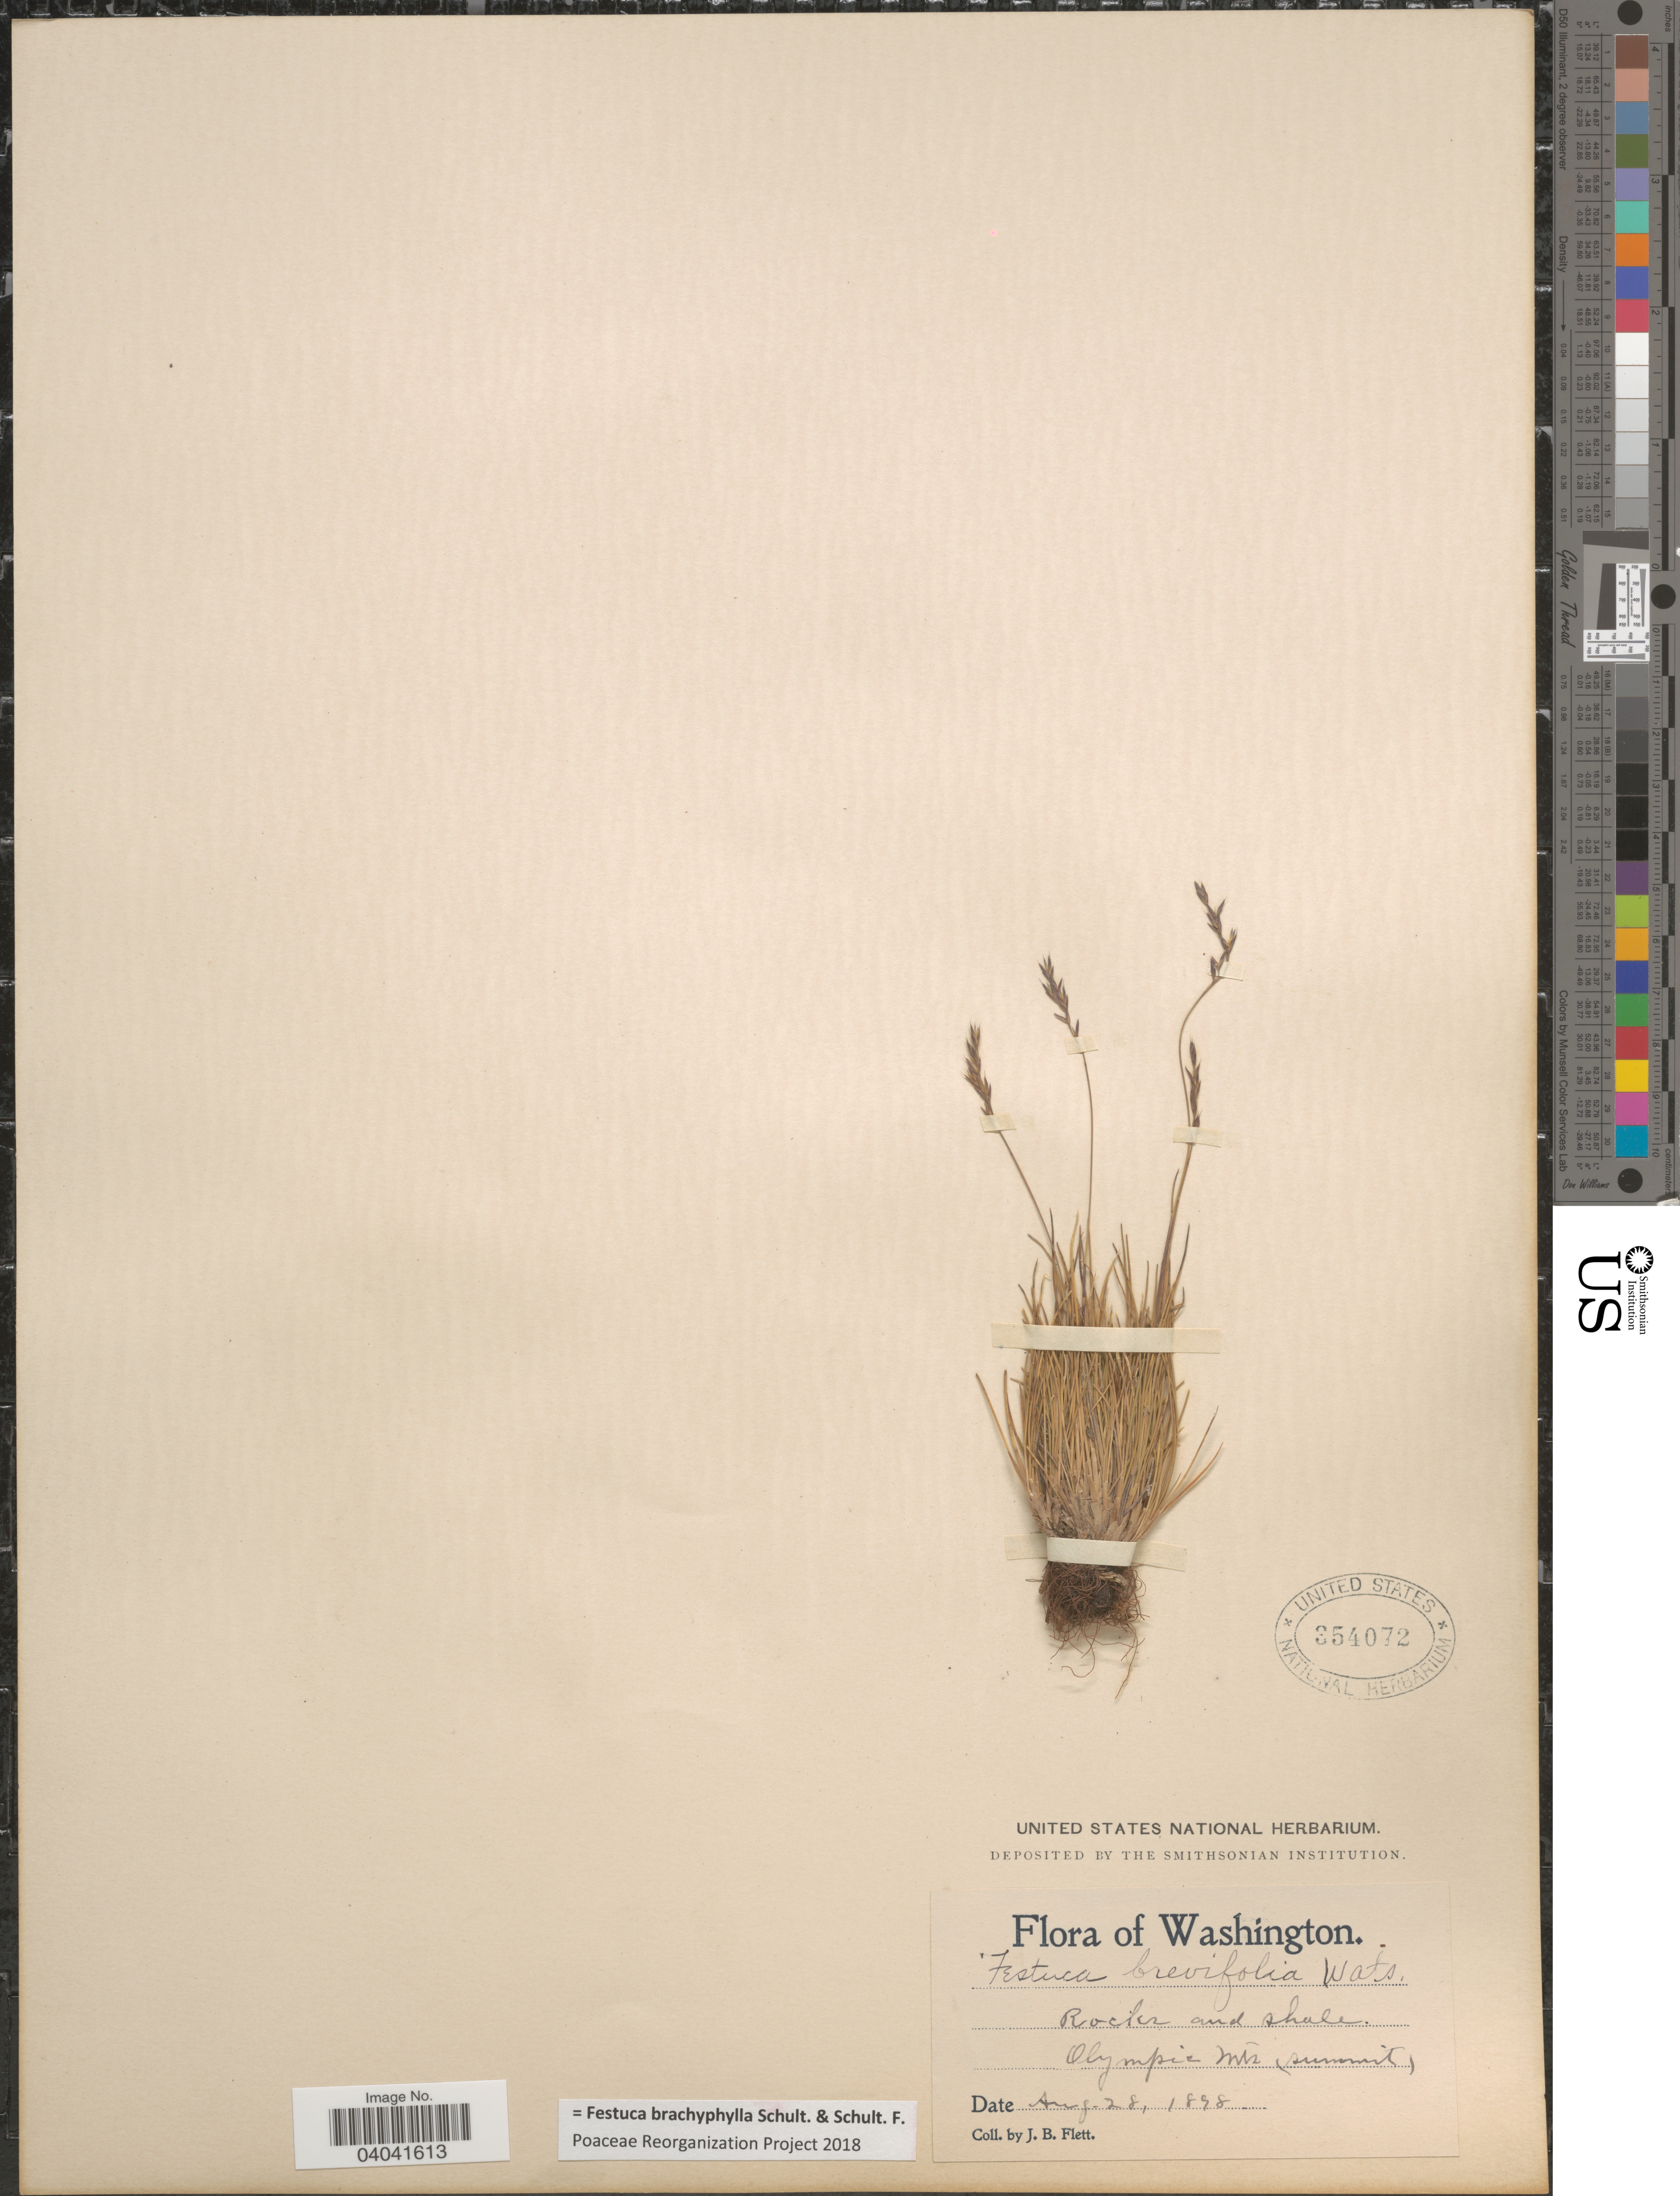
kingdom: Plantae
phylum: Tracheophyta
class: Liliopsida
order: Poales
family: Poaceae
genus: Festuca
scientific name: Festuca brachyphylla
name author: Schult. & Schult. f.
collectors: J. Flett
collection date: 1898-08-28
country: United States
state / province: Washington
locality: Olympic Mts. (summit).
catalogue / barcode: US 354072